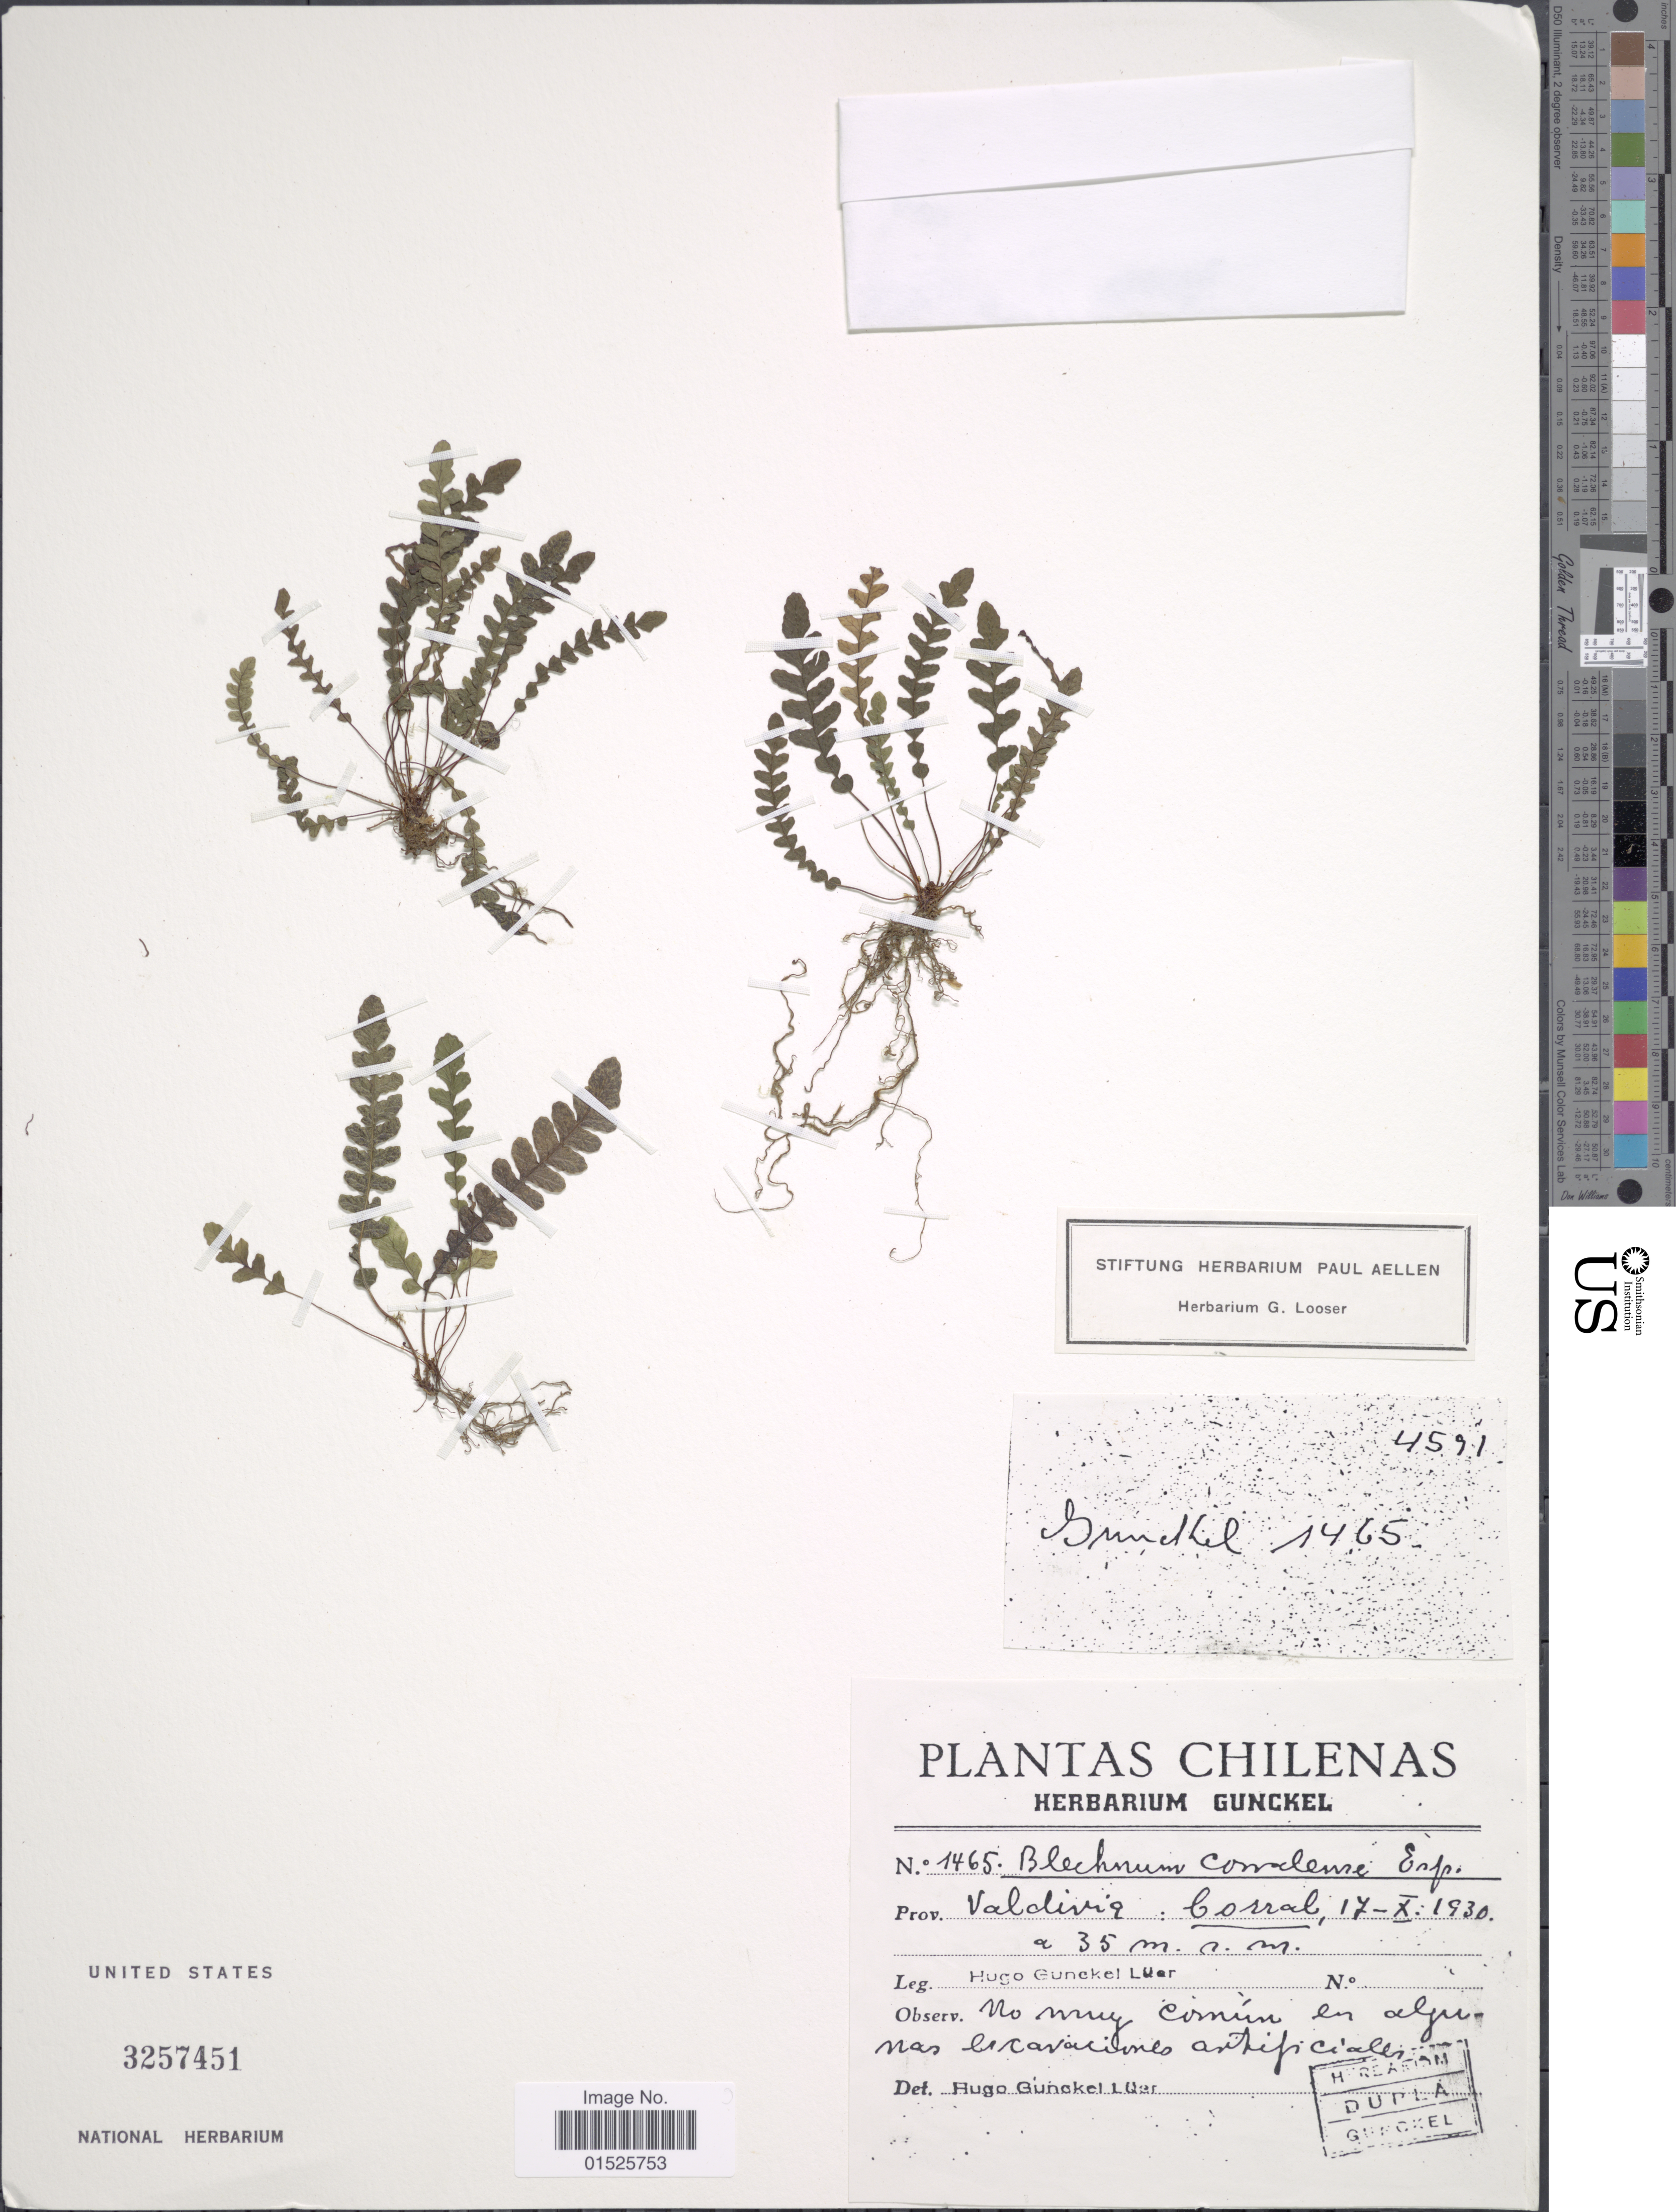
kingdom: Plantae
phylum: Tracheophyta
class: Polypodiopsida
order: Polypodiales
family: Blechnaceae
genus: Blechnum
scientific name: Blechnum corralense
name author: Espinosa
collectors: H. Gunckel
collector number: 1465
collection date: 1930-10-17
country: Chile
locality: Prov. Valdivia: Corral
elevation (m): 35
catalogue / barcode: US 3257451